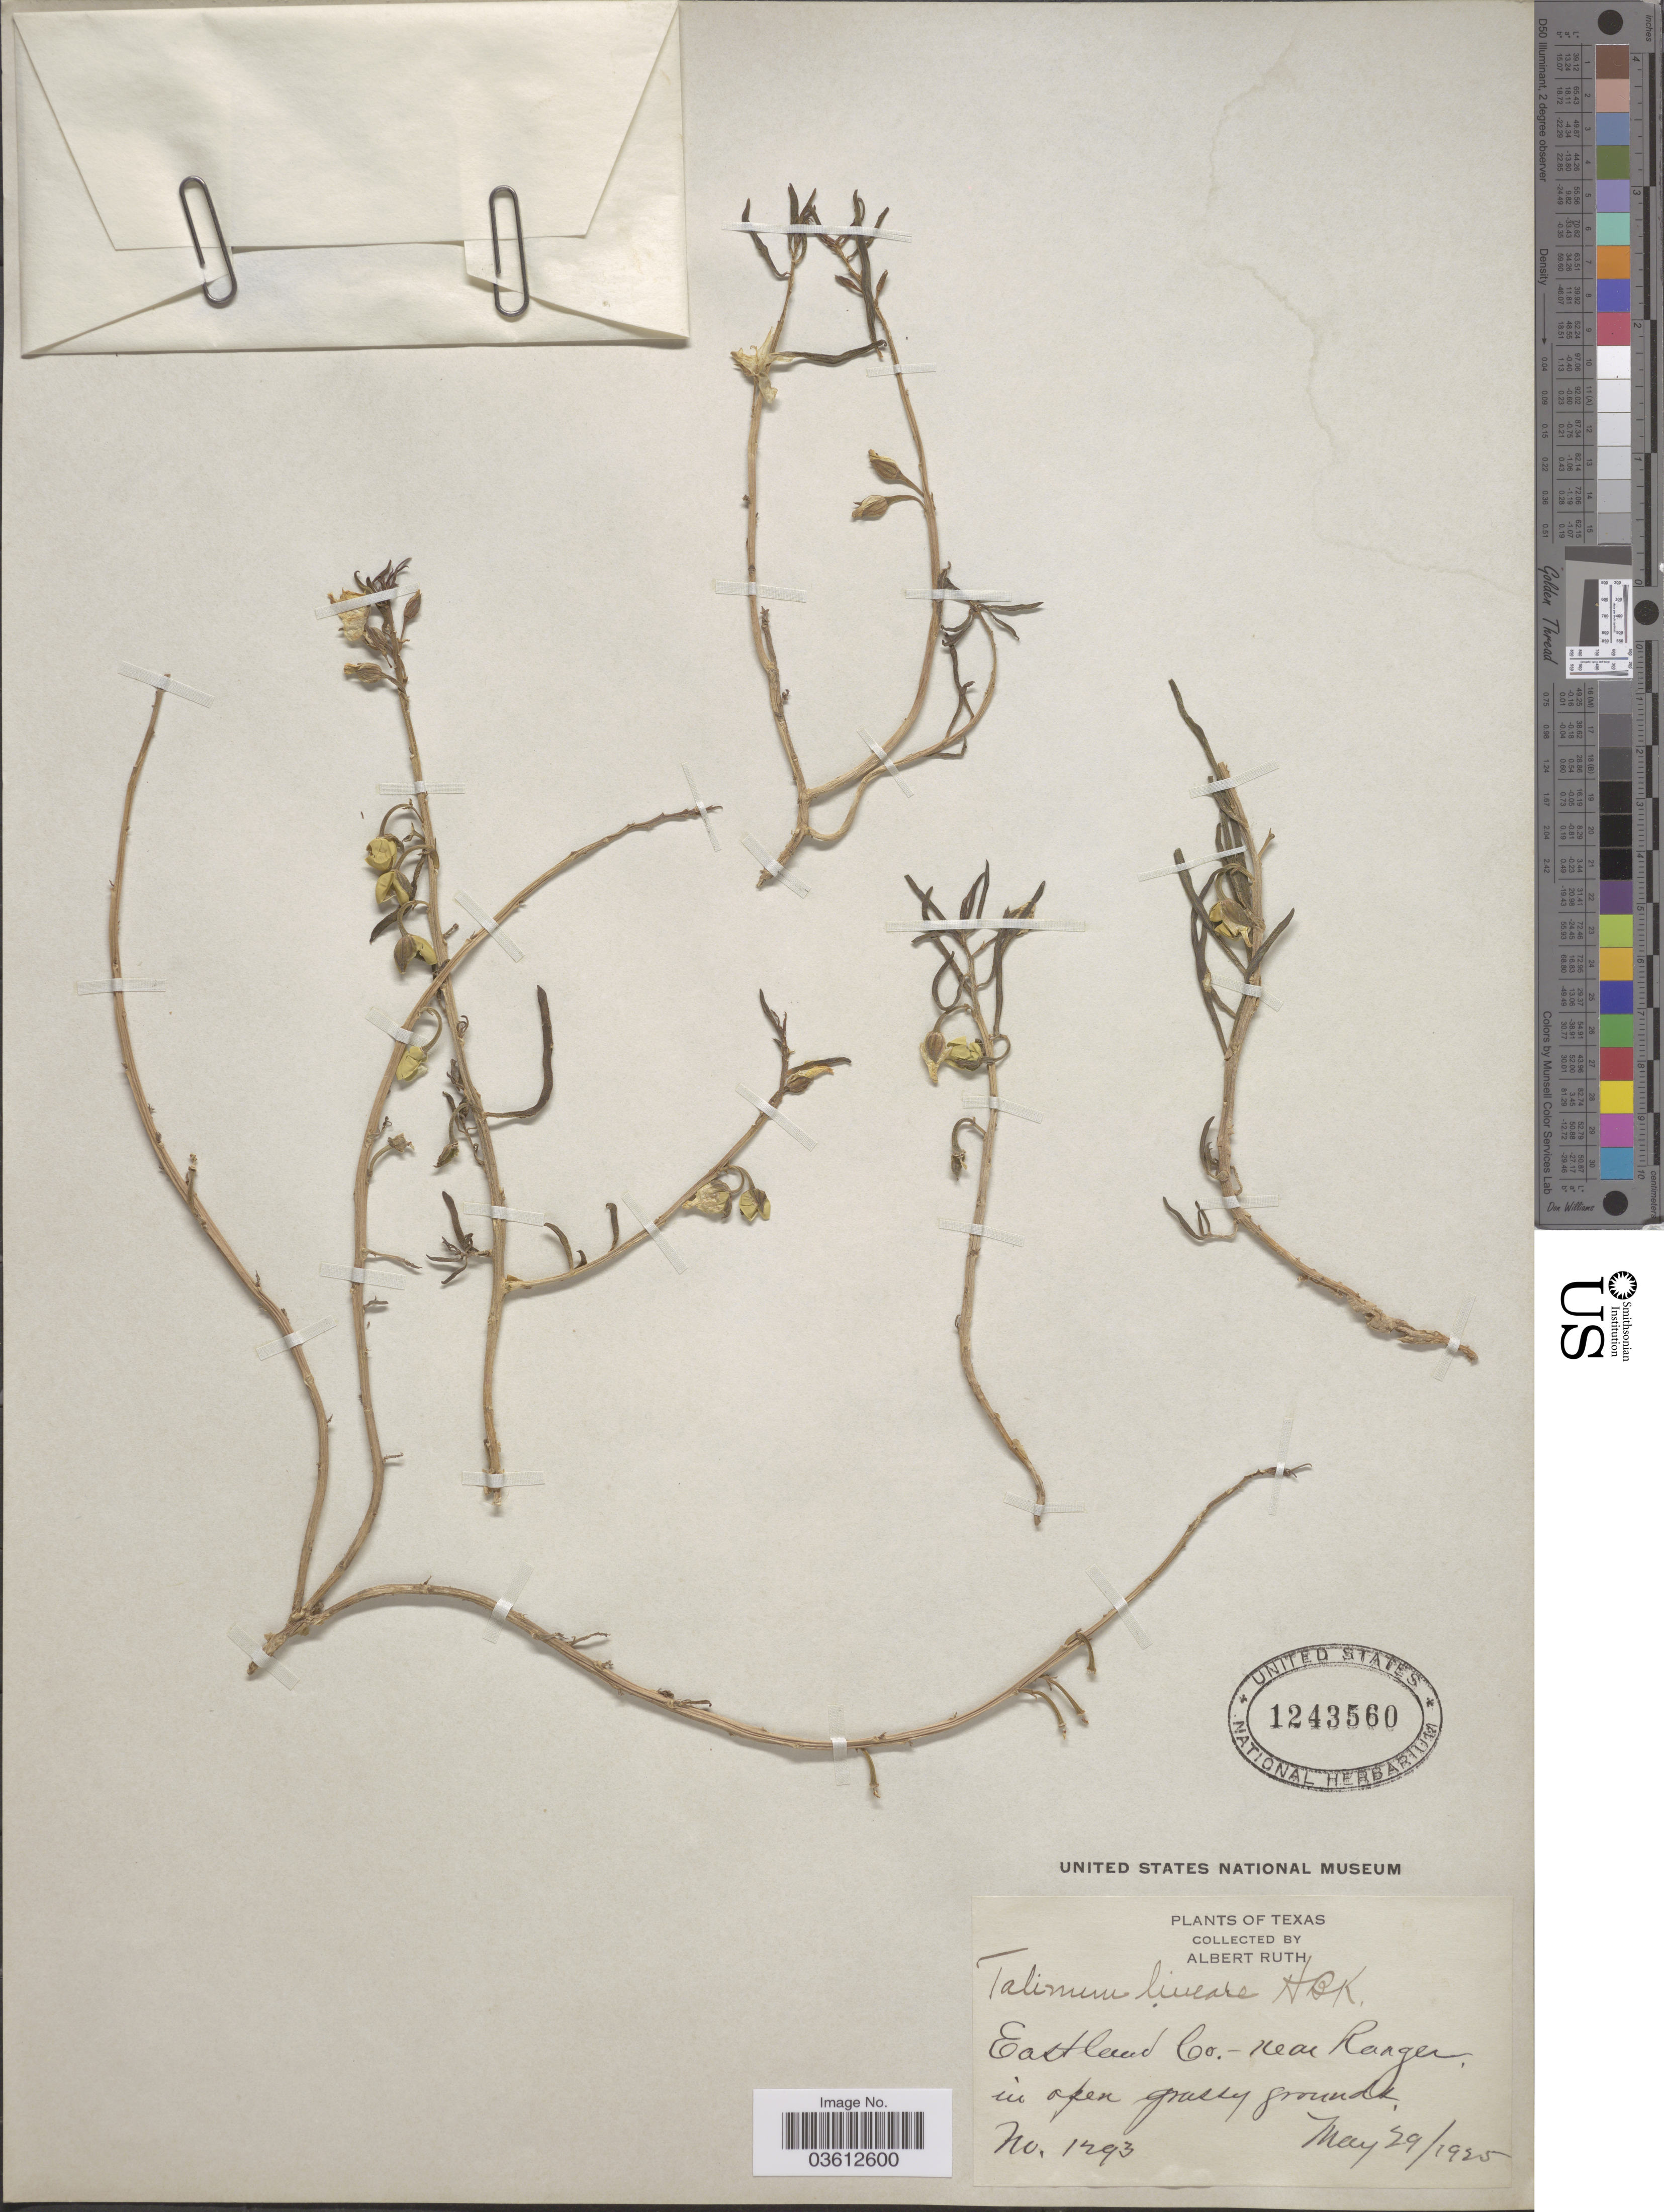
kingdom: Plantae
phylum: Tracheophyta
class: Magnoliopsida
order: Caryophyllales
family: Talinaceae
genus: Talinum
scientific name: Talinum aurantiacum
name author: Engelm. in A. Gray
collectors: A. Ruth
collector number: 1293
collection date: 1925-05-29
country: United States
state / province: Texas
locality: Eastland Co.- near Ranger.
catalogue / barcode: US 1243560